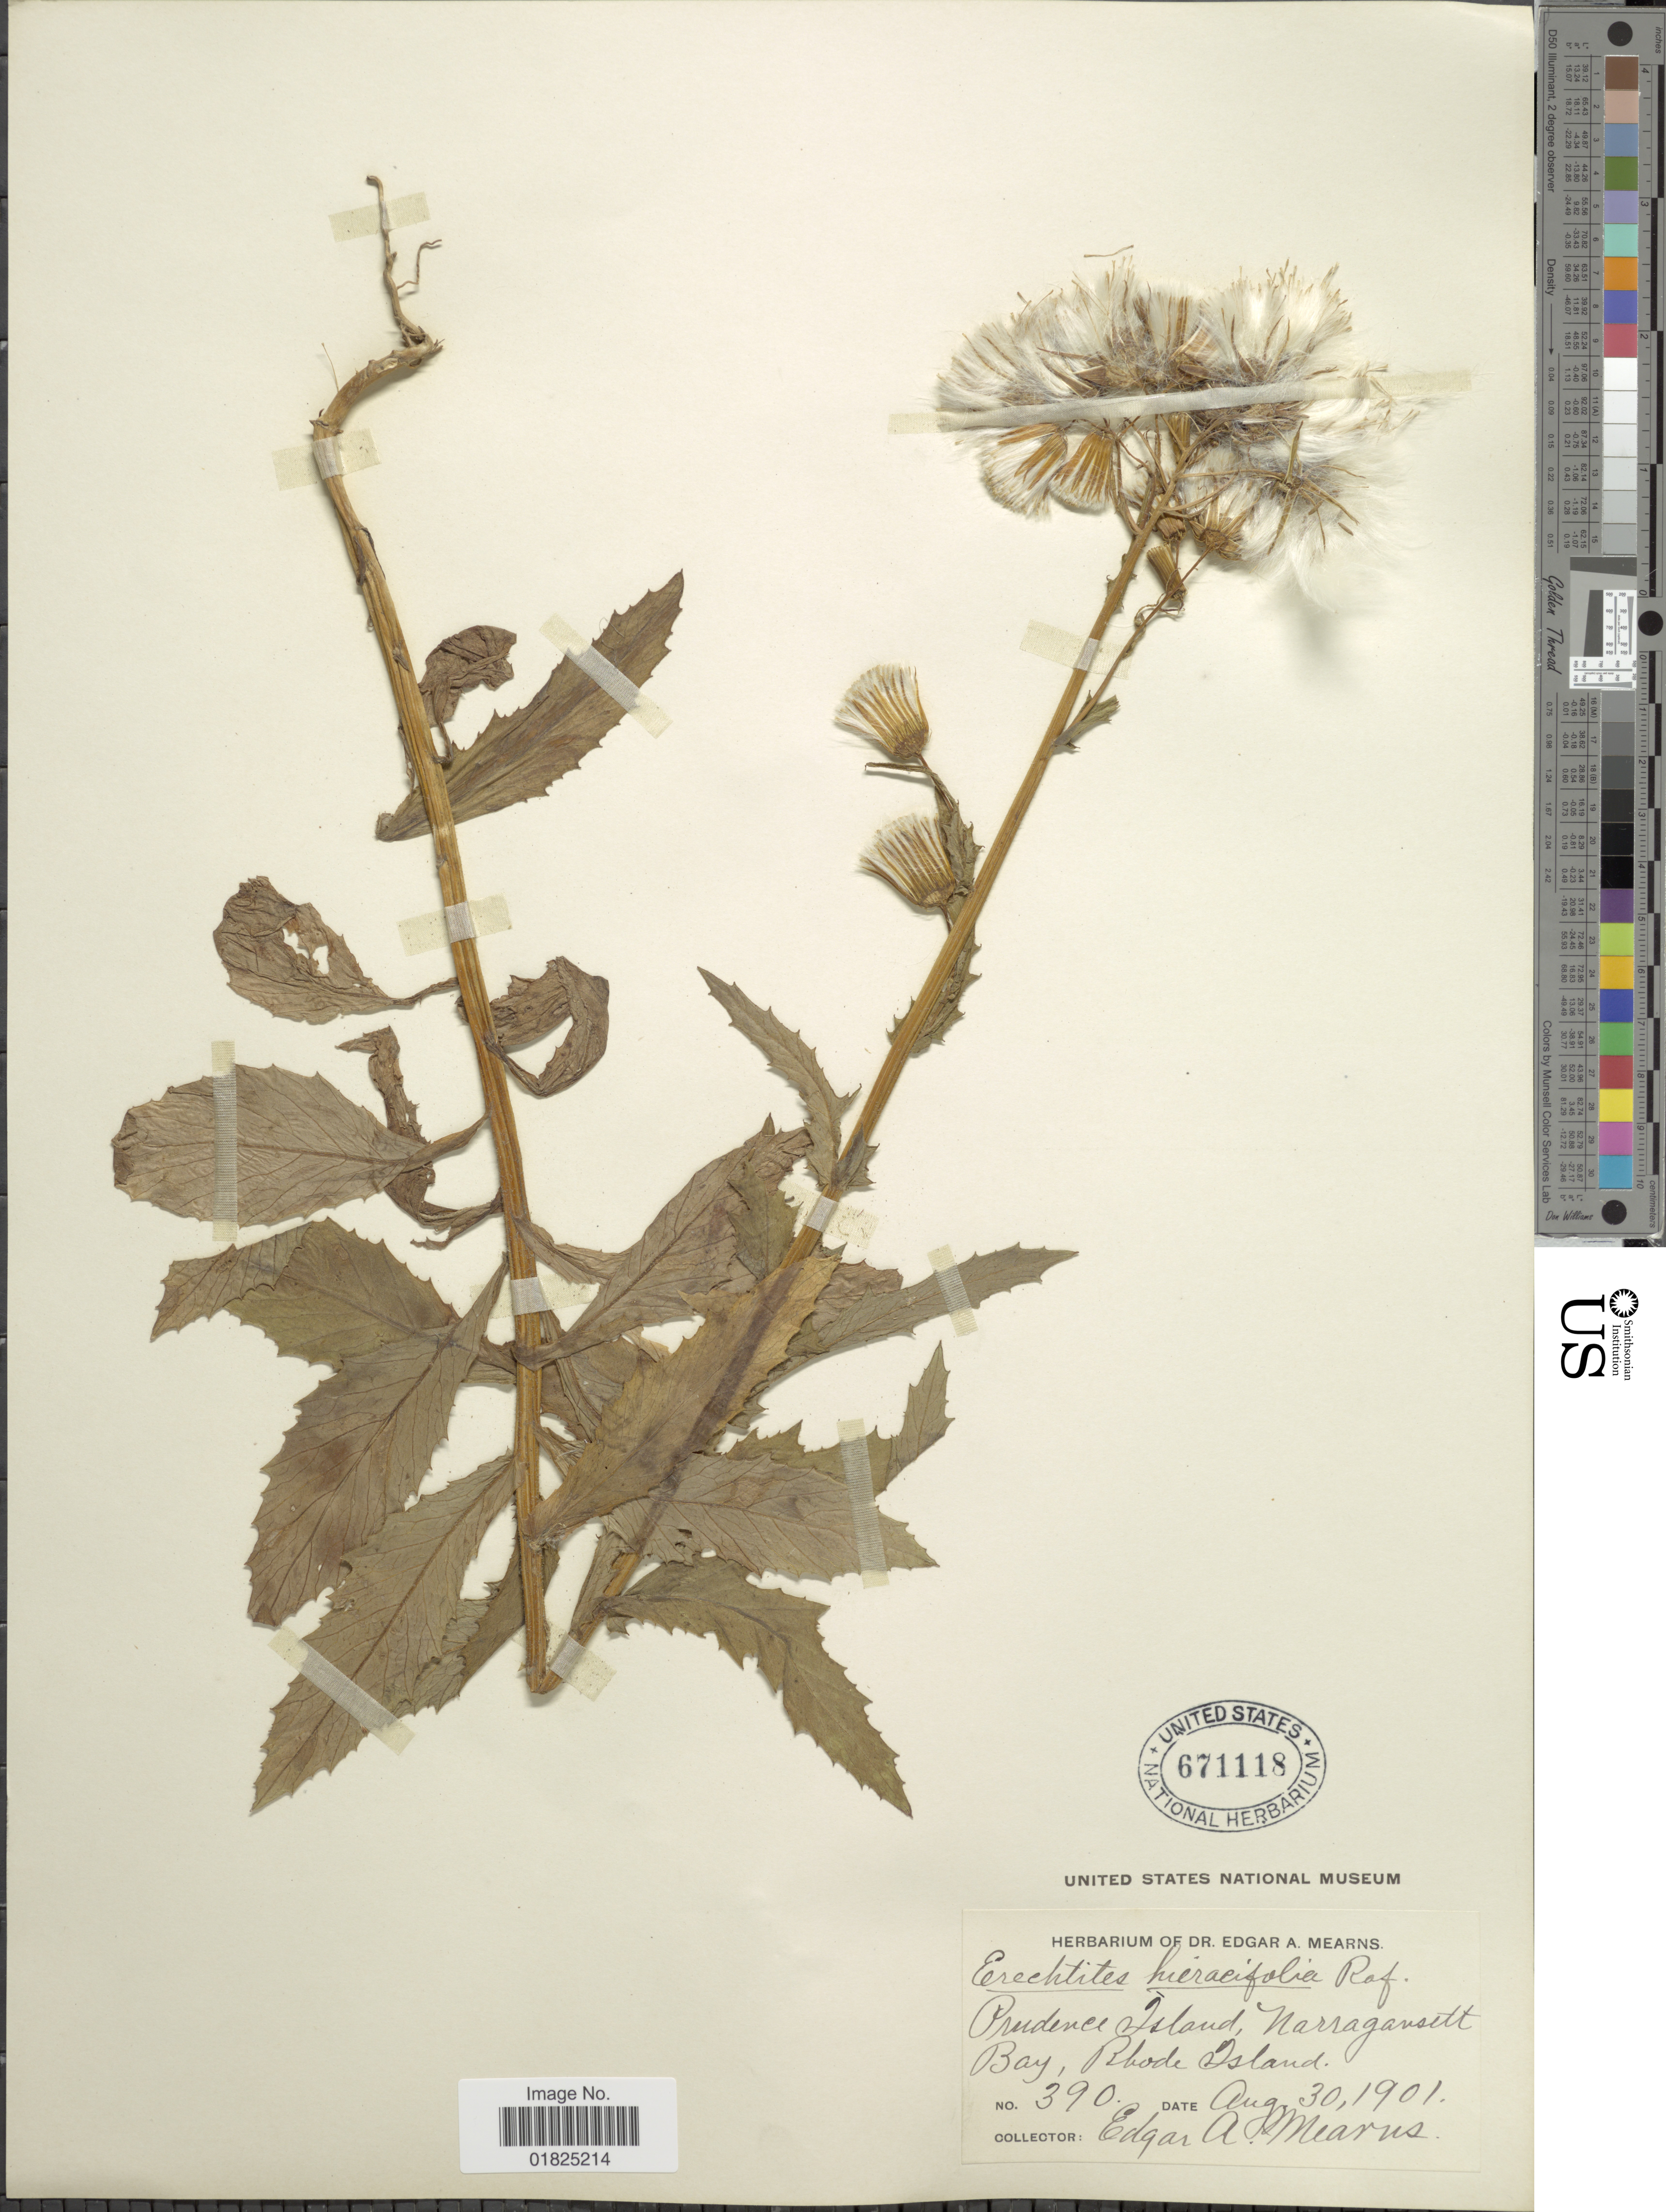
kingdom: Plantae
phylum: Tracheophyta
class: Magnoliopsida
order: Asterales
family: Asteraceae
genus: Erechtites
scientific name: Erechtites hieraciifolius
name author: (L.) Raf. ex DC.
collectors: E. A. Mearns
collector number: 390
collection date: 1901-08-30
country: United States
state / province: Rhode Island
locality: Prudence Island, Narragansett Bay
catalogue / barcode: US 671118